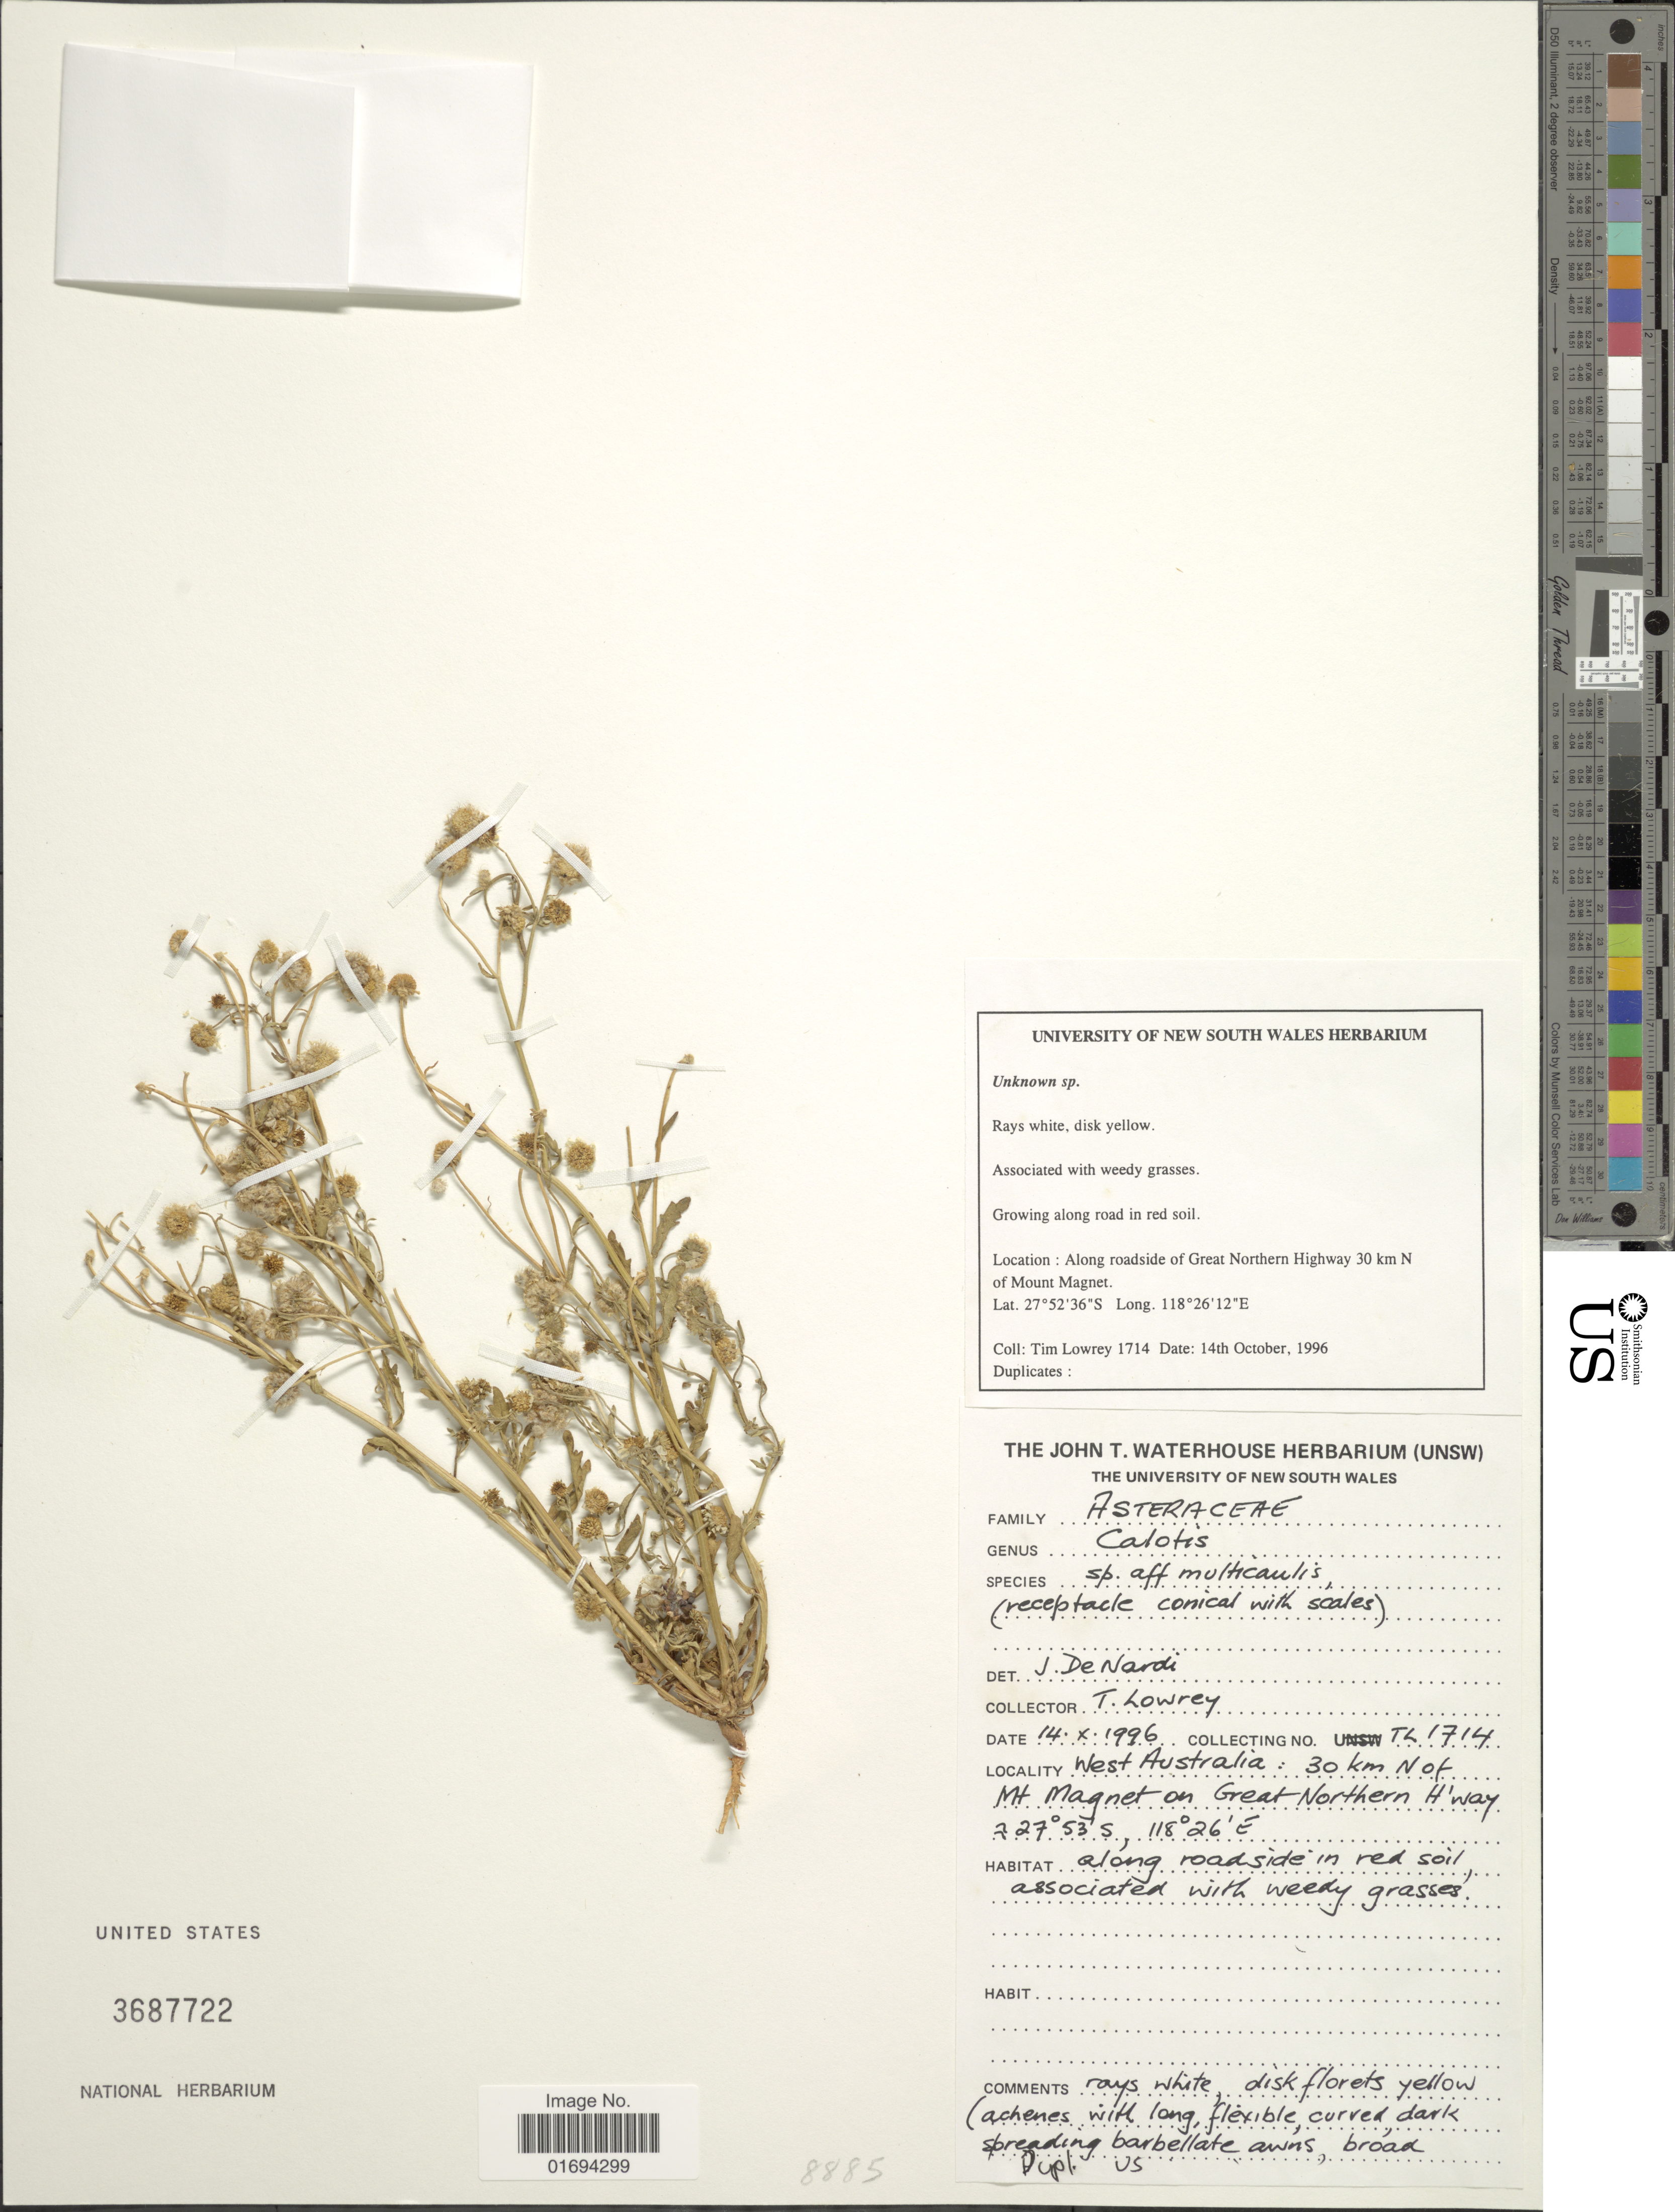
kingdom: Plantae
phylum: Tracheophyta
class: Magnoliopsida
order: Asterales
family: Asteraceae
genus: Calotis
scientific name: Calotis multicaulis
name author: (Turcz.) Druce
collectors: T. Lowrey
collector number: TL1714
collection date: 1996-10-14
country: Australia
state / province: Western Australia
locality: West Australia: 30 km N of Mt Magnet on Great Northern H'way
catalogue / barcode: US 3687722